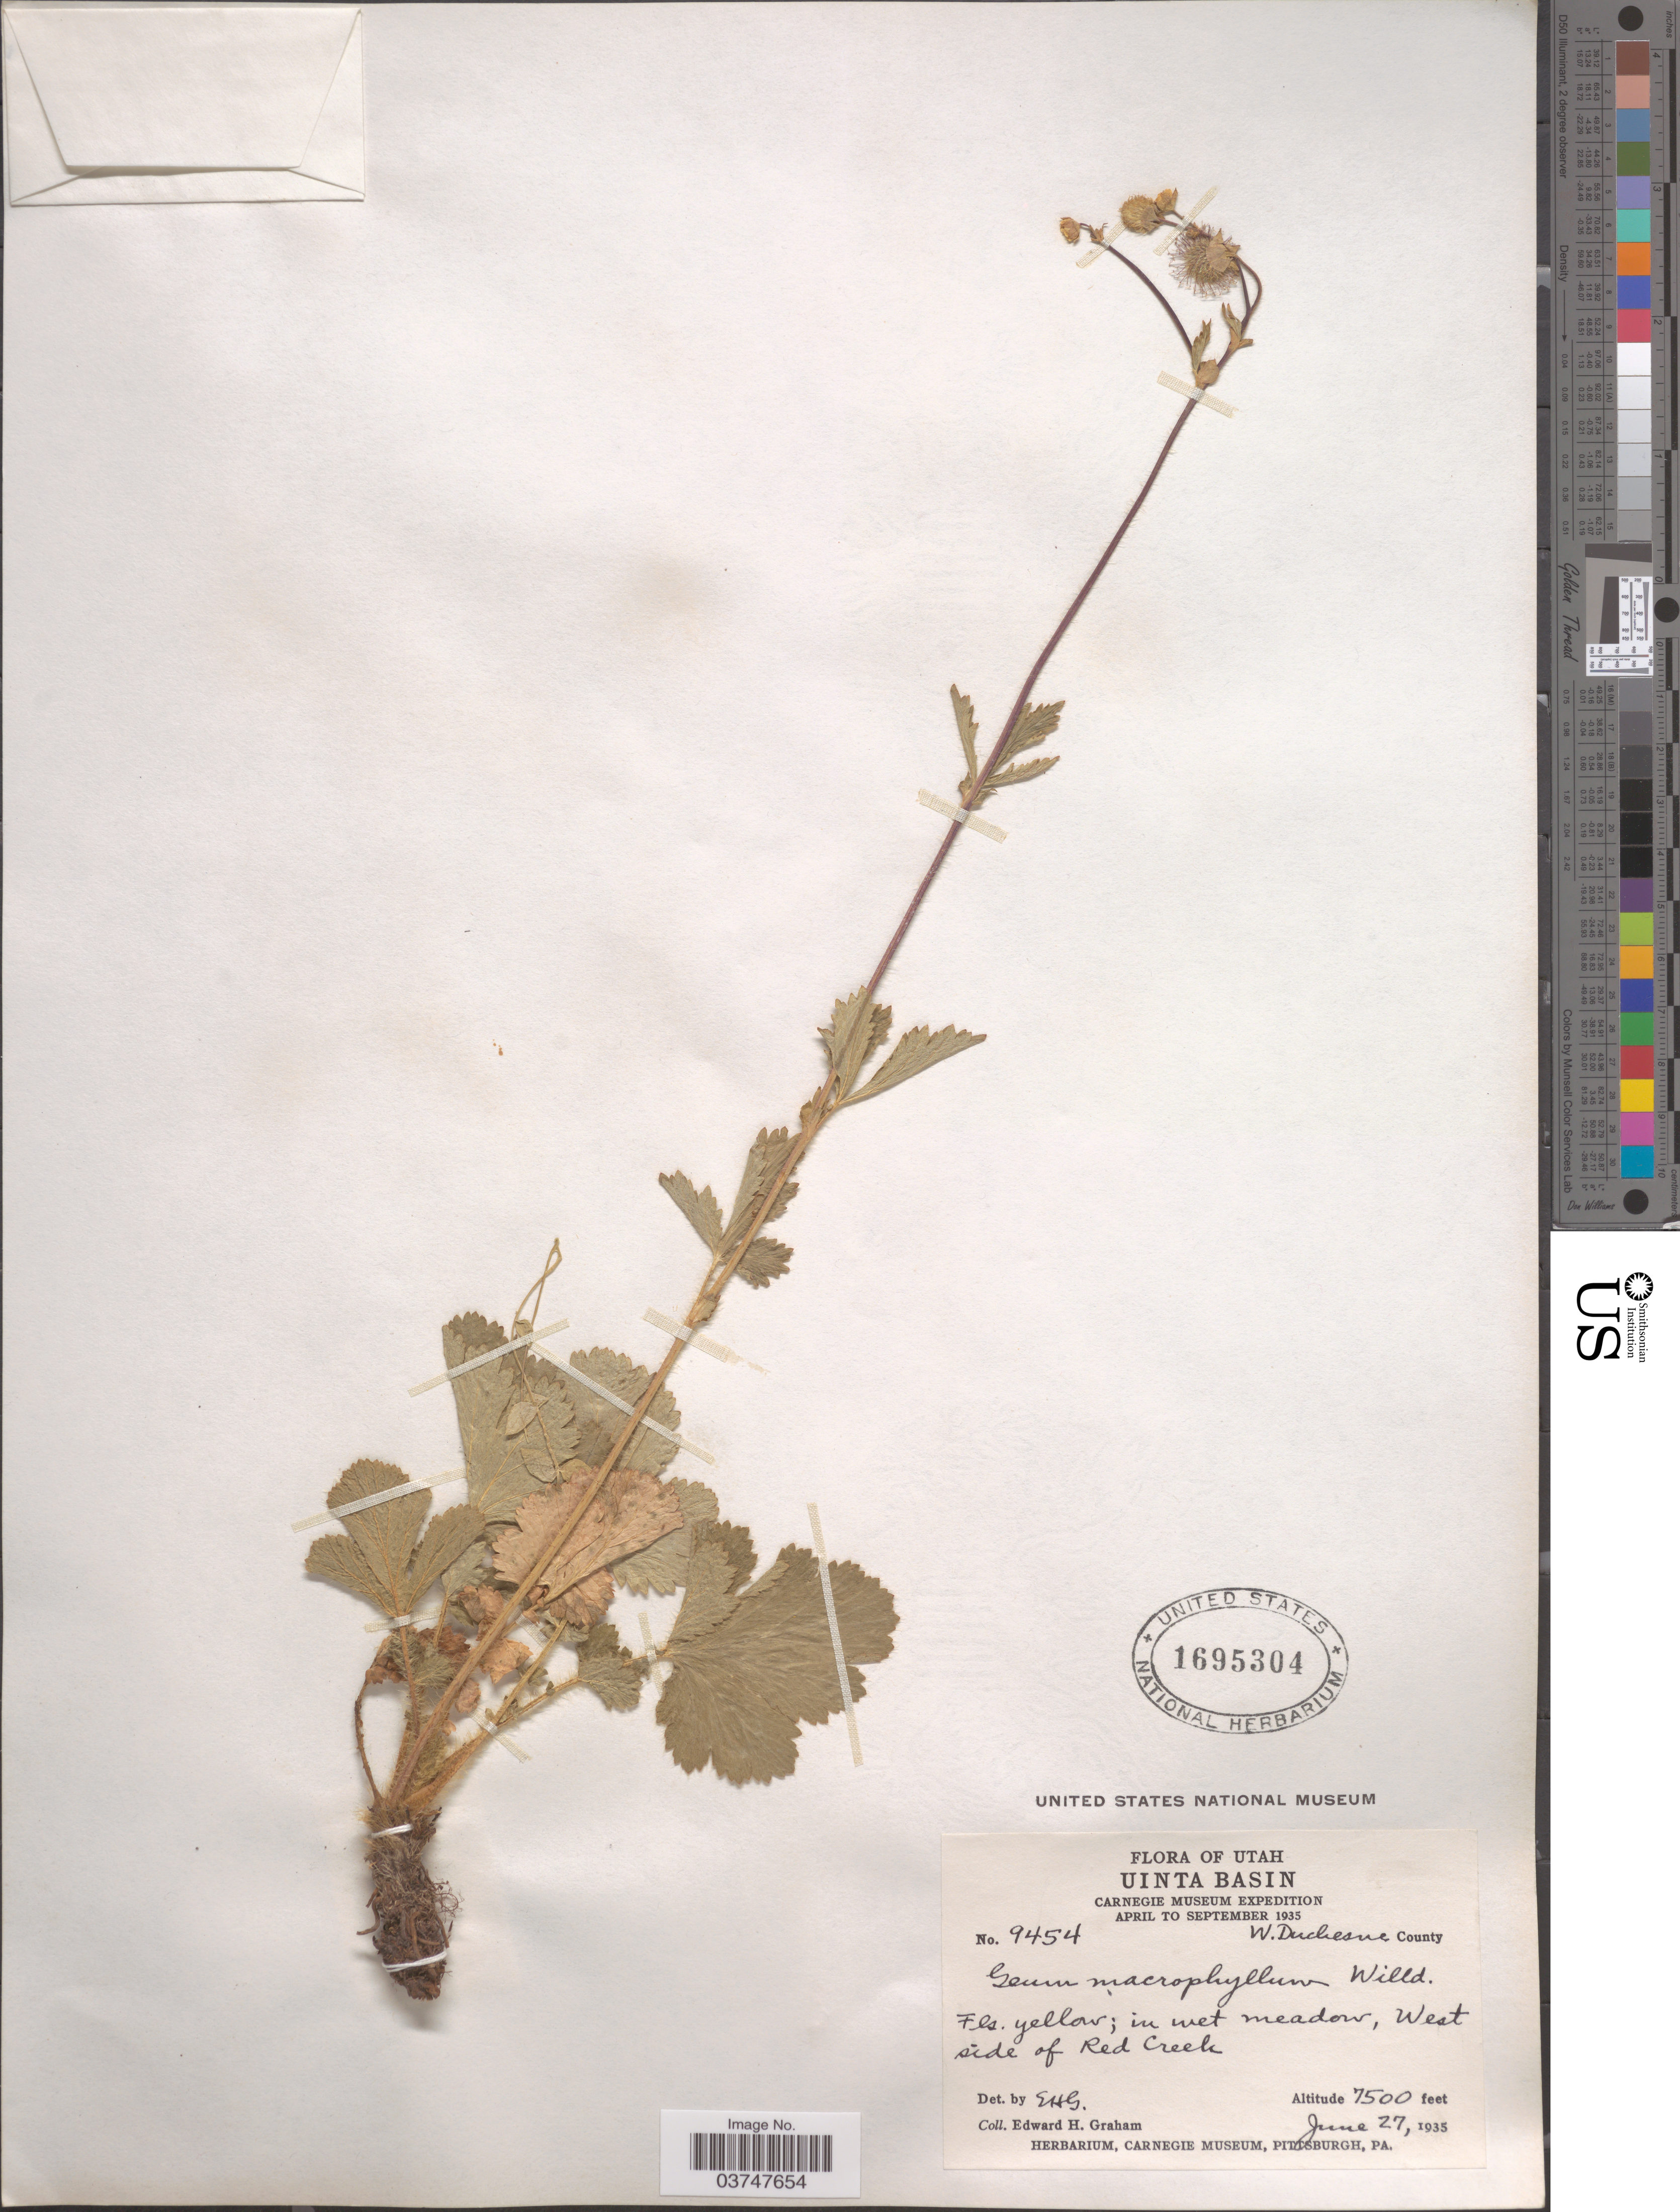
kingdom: Plantae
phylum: Tracheophyta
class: Magnoliopsida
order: Rosales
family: Rosaceae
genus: Geum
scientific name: Geum macrophyllum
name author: Willd.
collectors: E. H. Graham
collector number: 9454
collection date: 1935-06-27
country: United States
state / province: Utah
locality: Uinta Basin. W. Duchesne County. West side of Red Creek.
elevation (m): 2286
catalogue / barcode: US 1695304